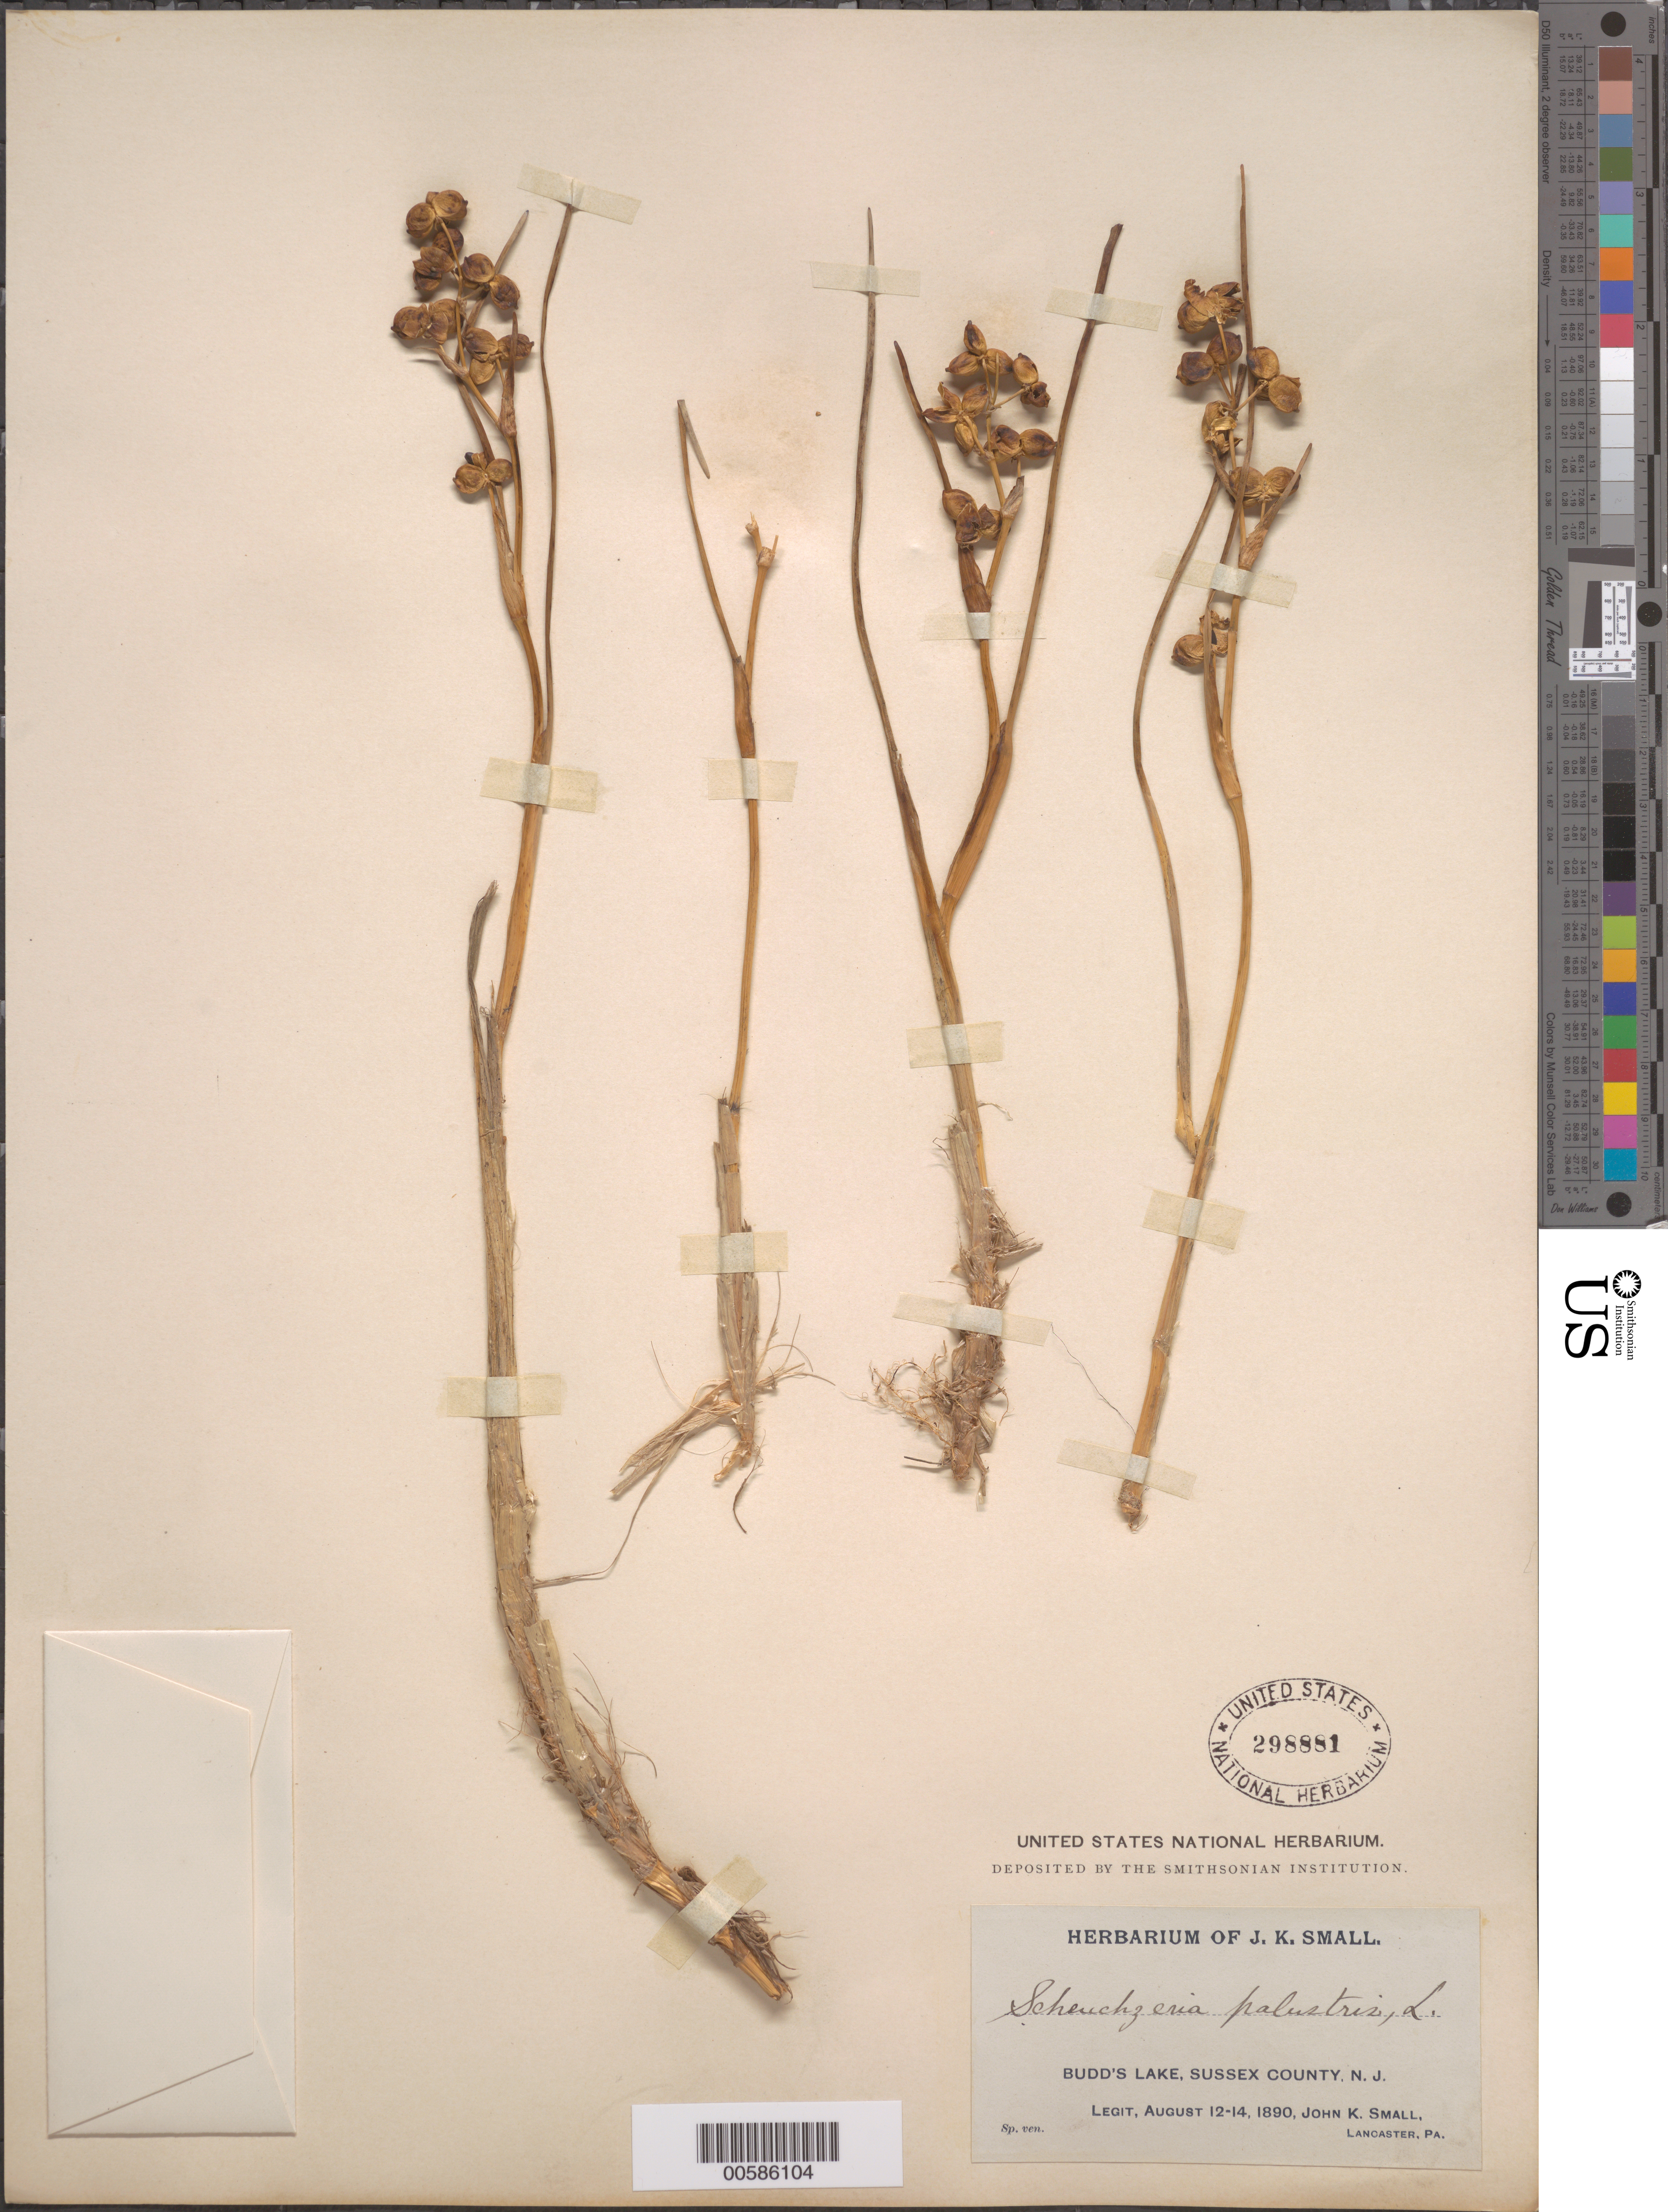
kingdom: Plantae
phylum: Tracheophyta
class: Liliopsida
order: Alismatales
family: Scheuchzeriaceae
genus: Scheuchzeria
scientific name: Scheuchzeria palustris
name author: L.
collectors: J. K. Small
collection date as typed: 12 Aug 1890 to 14 Aug 1890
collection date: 1890-08-12/1890-08-14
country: United States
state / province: New Jersey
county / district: Sussex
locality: Budd's Lake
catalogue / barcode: US 298881